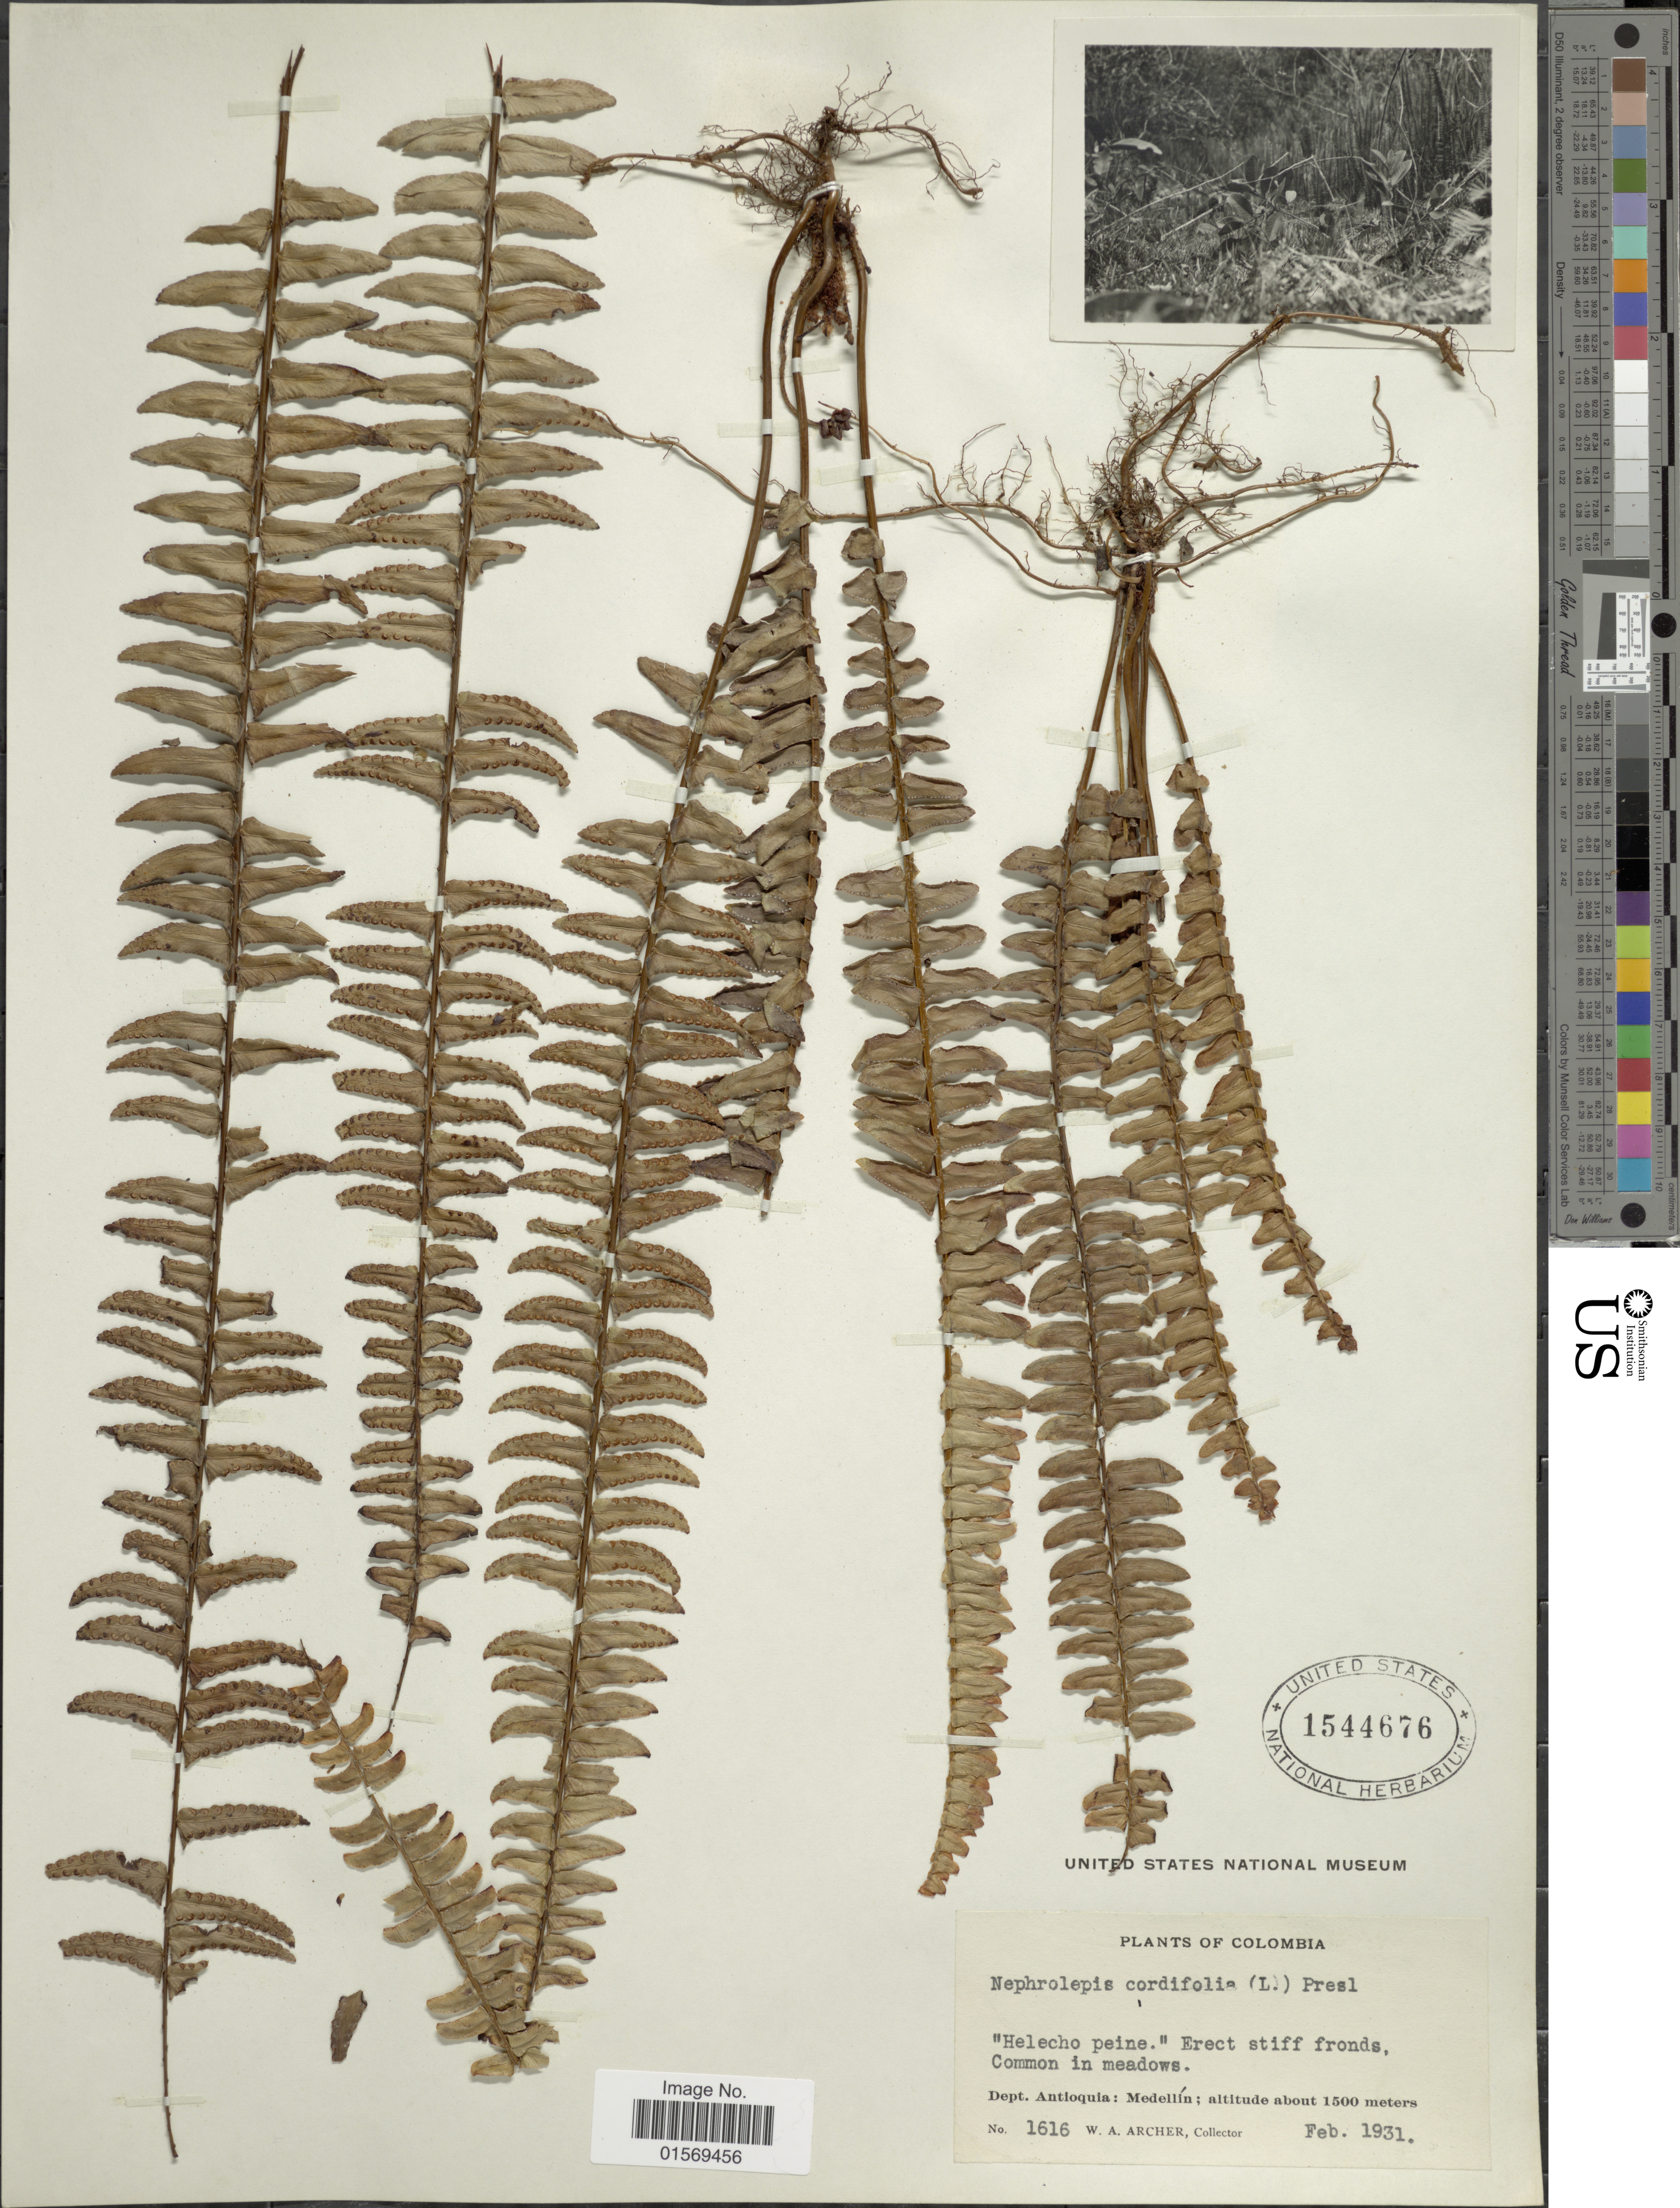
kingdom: Plantae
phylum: Tracheophyta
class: Polypodiopsida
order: Polypodiales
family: Nephrolepidaceae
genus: Nephrolepis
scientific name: Nephrolepis cordifolia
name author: (L.) C. Presl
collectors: W. A. Archer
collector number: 1616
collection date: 1931-02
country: Colombia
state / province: Antioquia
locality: Medellin.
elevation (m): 1500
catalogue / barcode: US 1544676